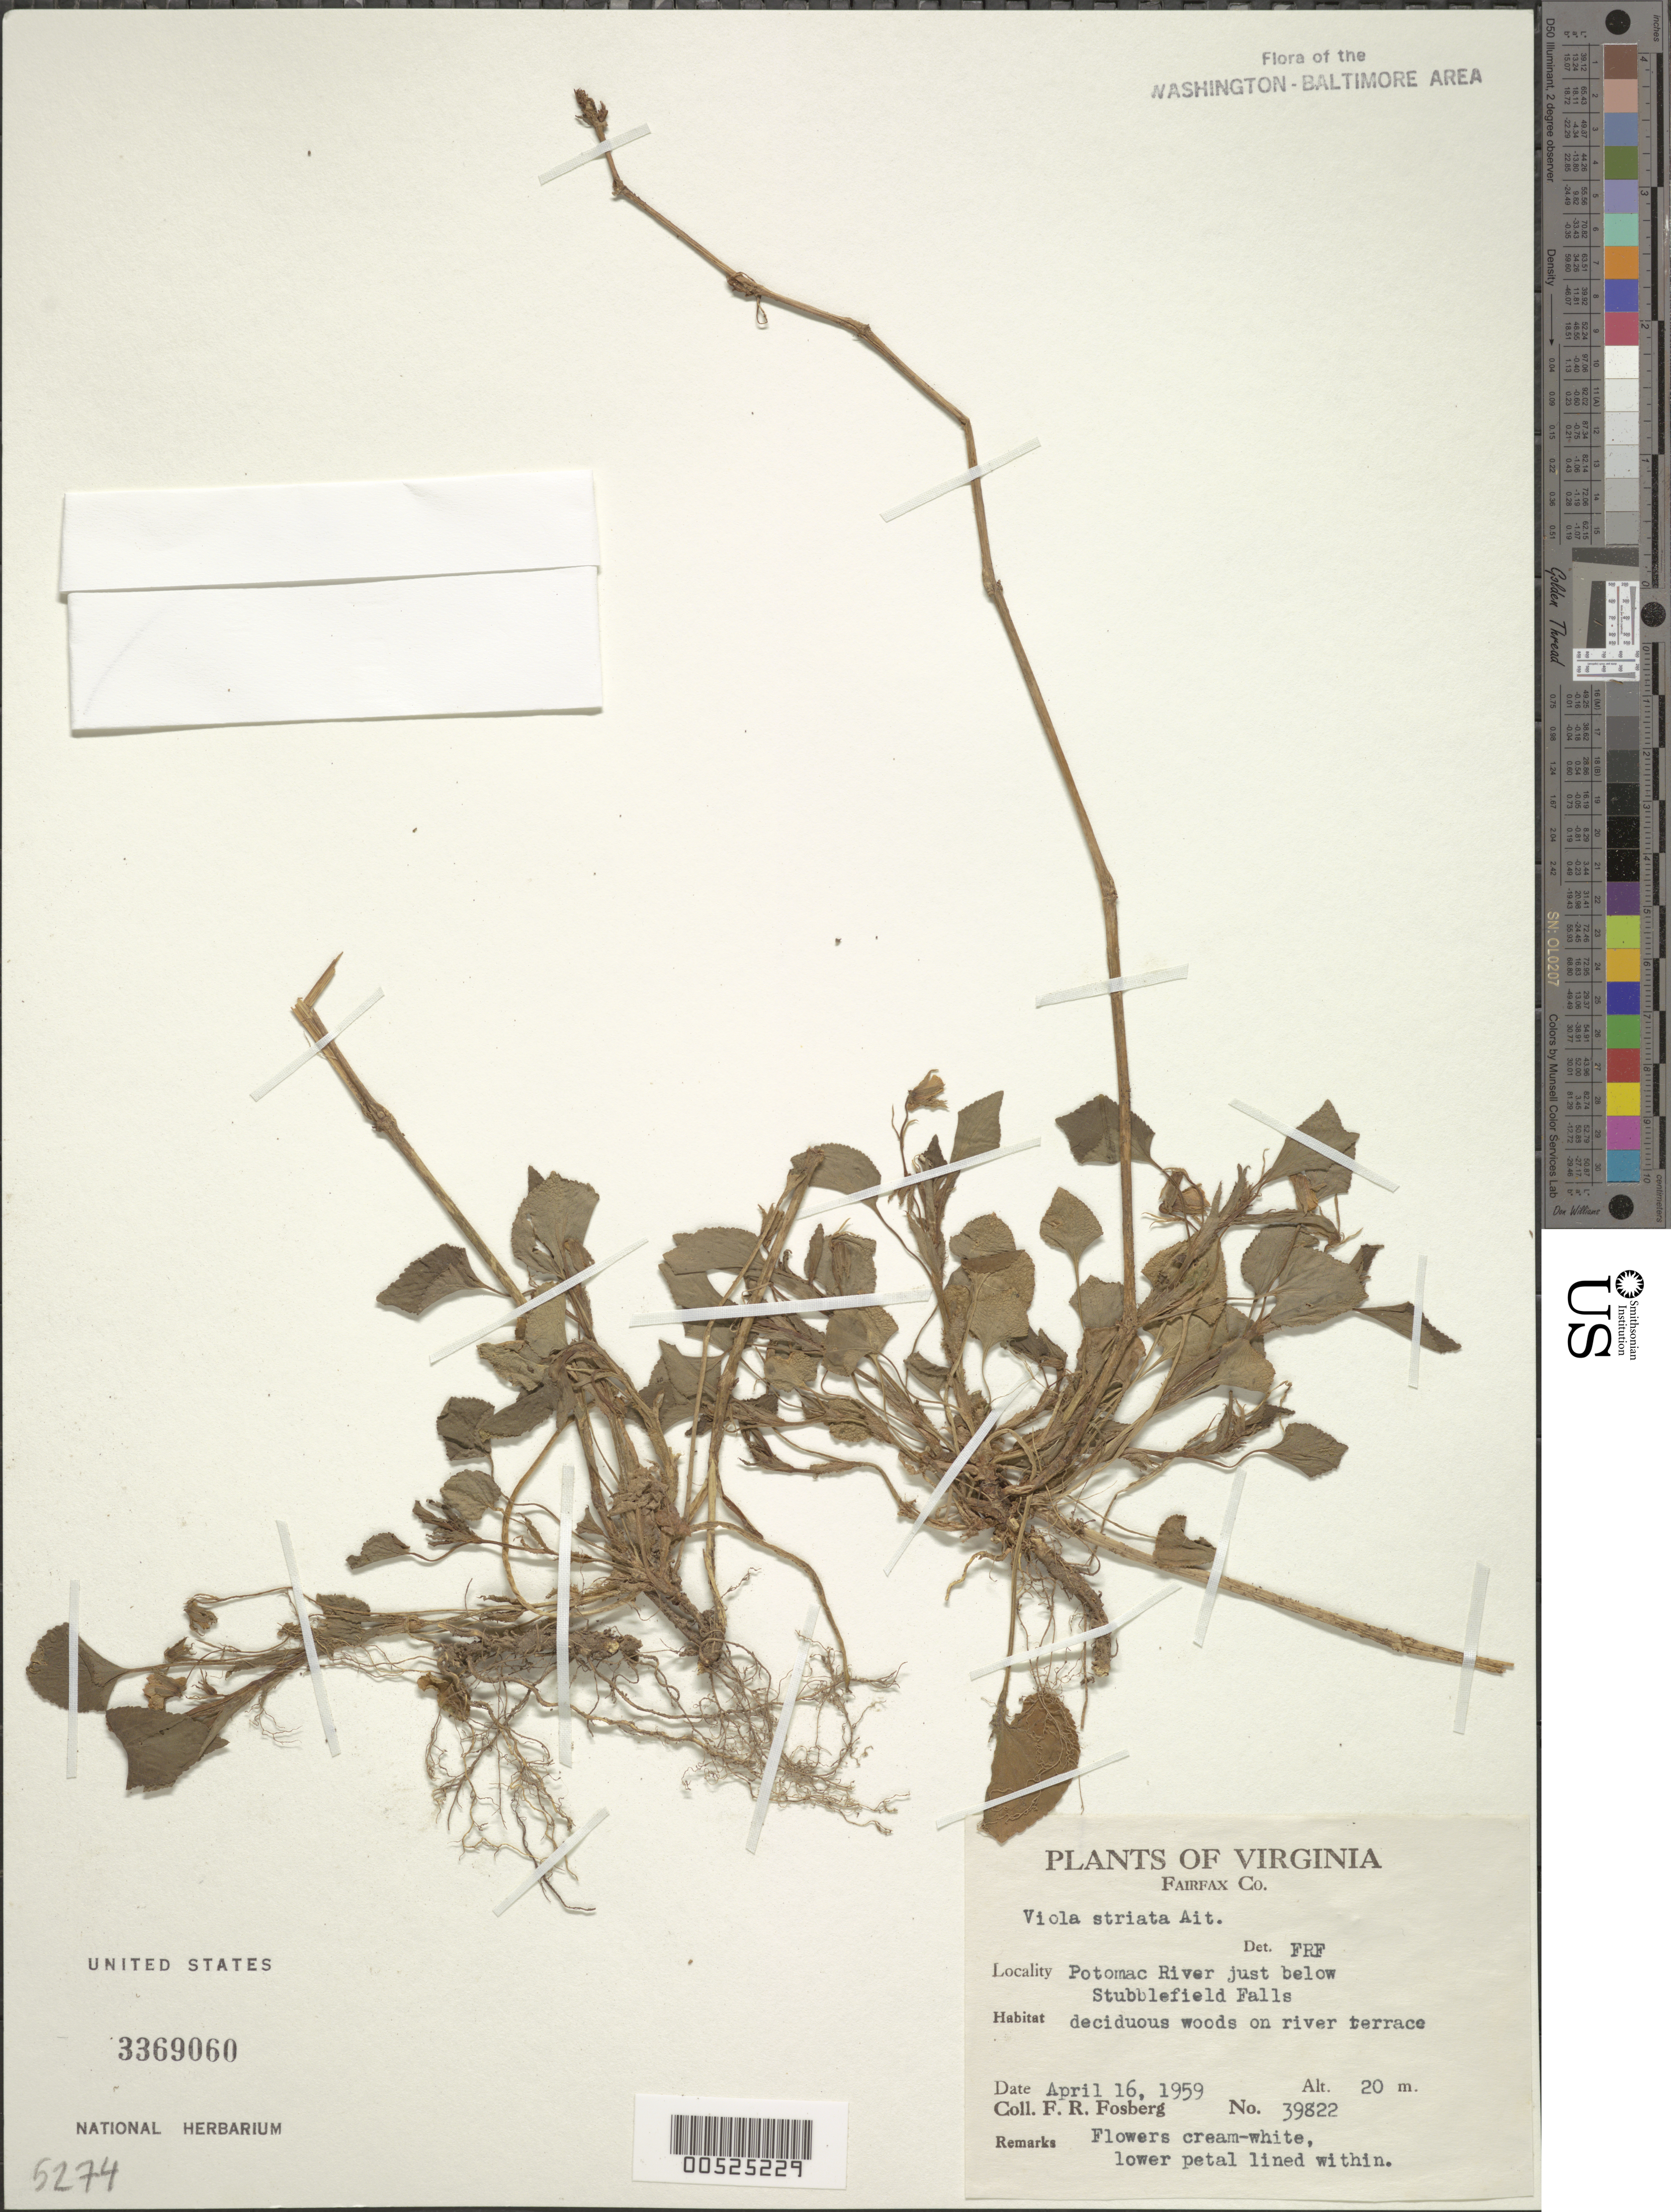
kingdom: Plantae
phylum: Tracheophyta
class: Magnoliopsida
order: Malpighiales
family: Violaceae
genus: Viola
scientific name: Viola striata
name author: Aiton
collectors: F. R. Fosberg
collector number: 39822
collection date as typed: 16 Apr 1959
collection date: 1959-04-16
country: United States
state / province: Virginia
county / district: Fairfax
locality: Potomac River just below Stubblefield Falls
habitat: Deciduous woods on river terrace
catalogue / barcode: US 3369060